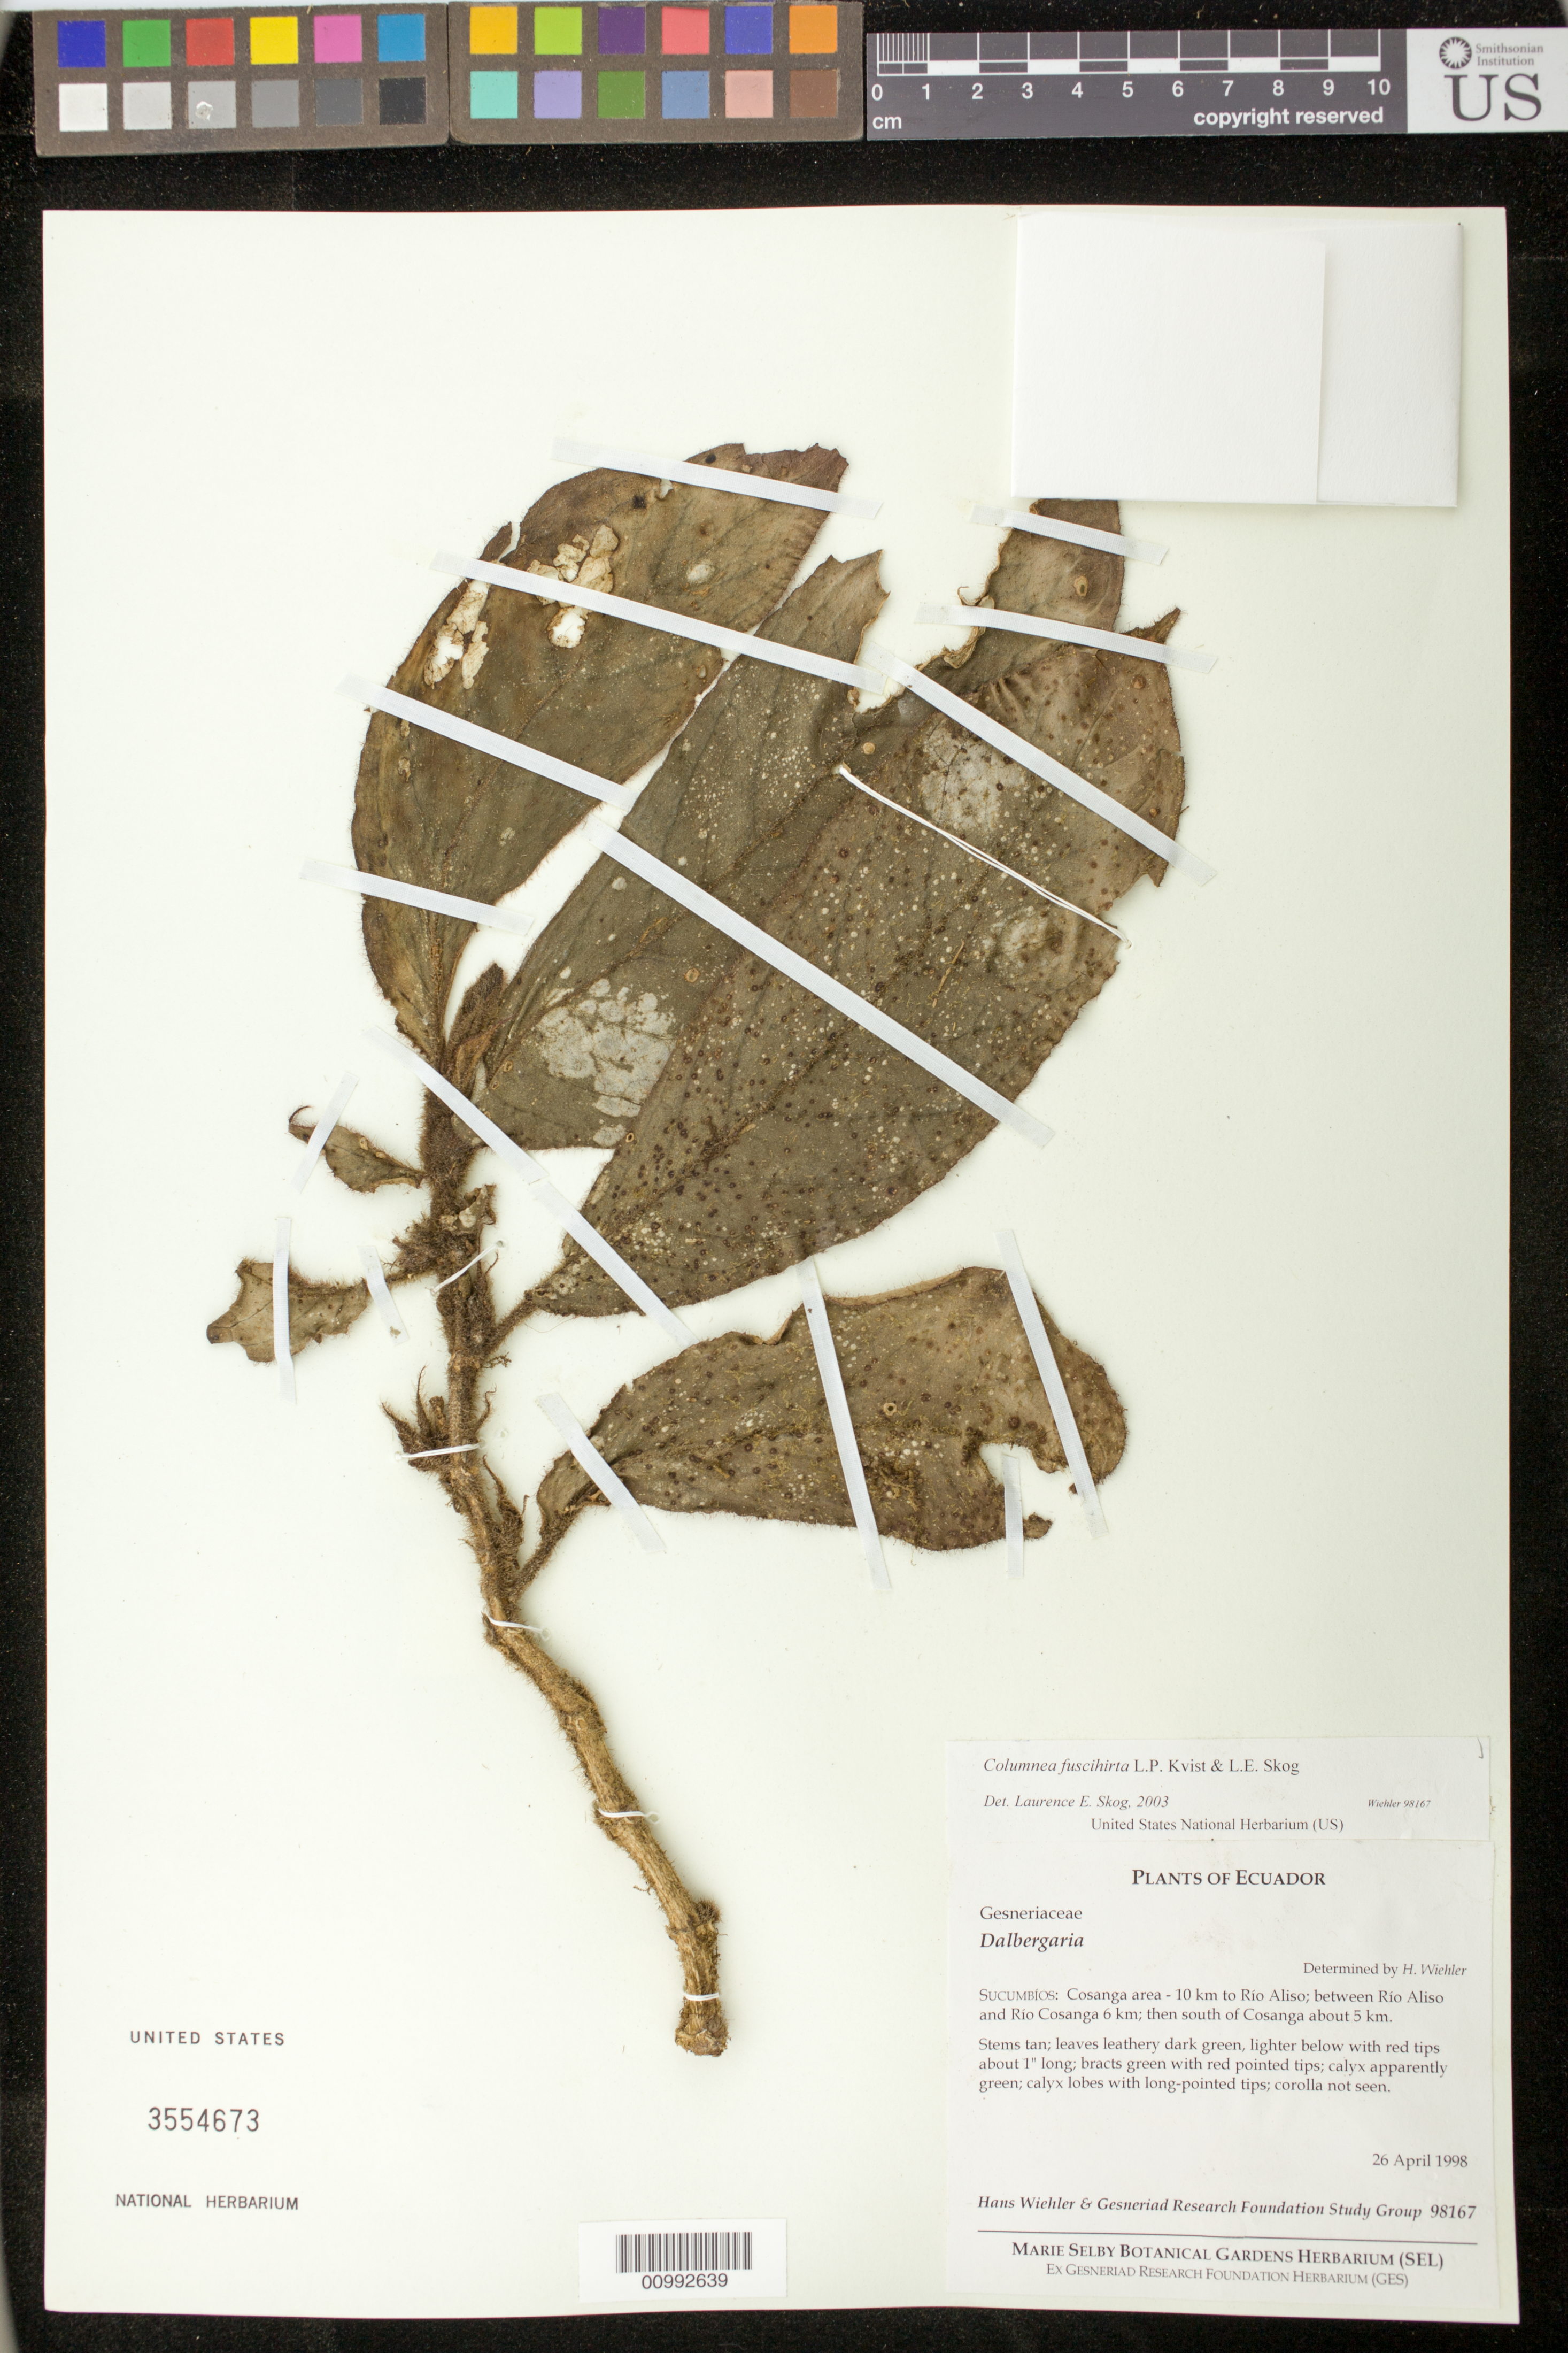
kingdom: Plantae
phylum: Tracheophyta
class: Magnoliopsida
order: Lamiales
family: Gesneriaceae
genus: Columnea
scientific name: Columnea fuscihirta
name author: L.P. Kvist & L.E. Skog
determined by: Skog, Laurence E.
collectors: H. J. Wiehler & GRF Study Group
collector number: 98167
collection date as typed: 26 Apr 1998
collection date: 1998-04-26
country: Ecuador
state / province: Sucumbíos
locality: Sucumbíos: Cosanga area - 10 km to Rio Aliso; between Rio Aliso and Rio Cosanga 6 km; then south of Cosanga about 5 km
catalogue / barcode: US 3554673